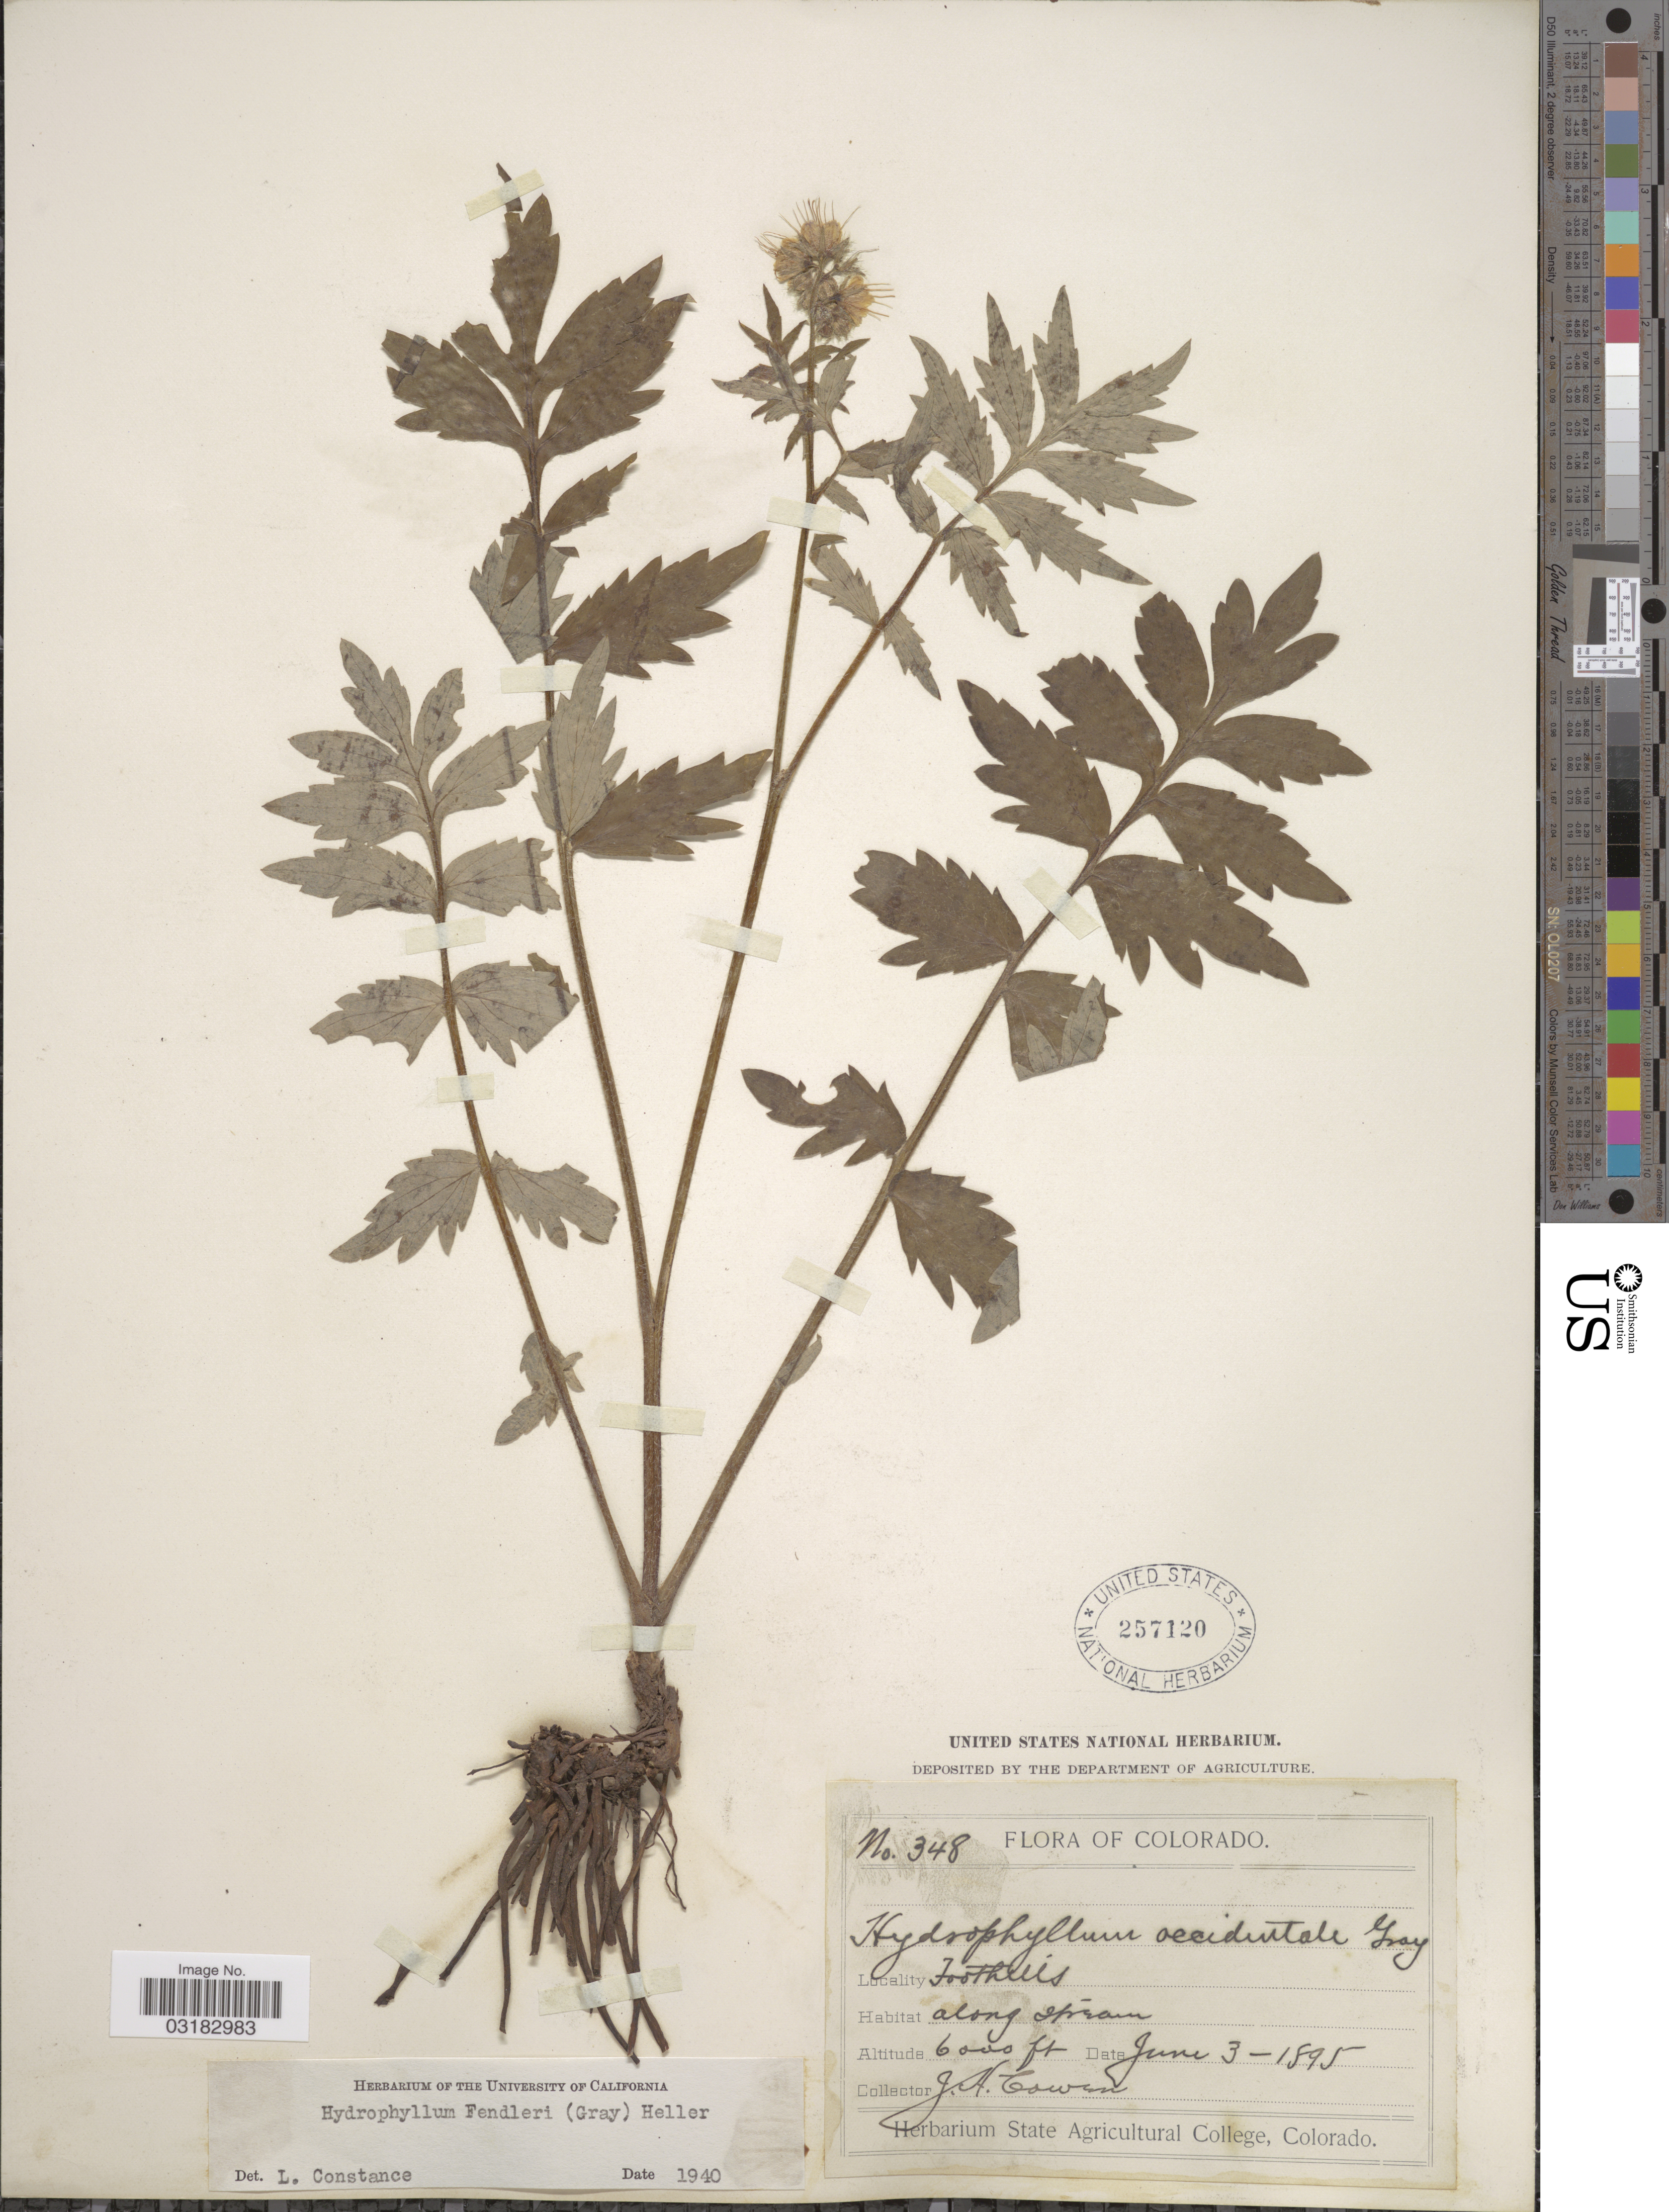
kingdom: Plantae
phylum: Tracheophyta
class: Magnoliopsida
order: Boraginales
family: Hydrophyllaceae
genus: Hydrophyllum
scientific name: Hydrophyllum fendleri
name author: (A. Gray) A. Heller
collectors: J. H. Cowen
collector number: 348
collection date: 1895-06-03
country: United States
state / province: Colorado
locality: Foothills.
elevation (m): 1829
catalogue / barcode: US 257120